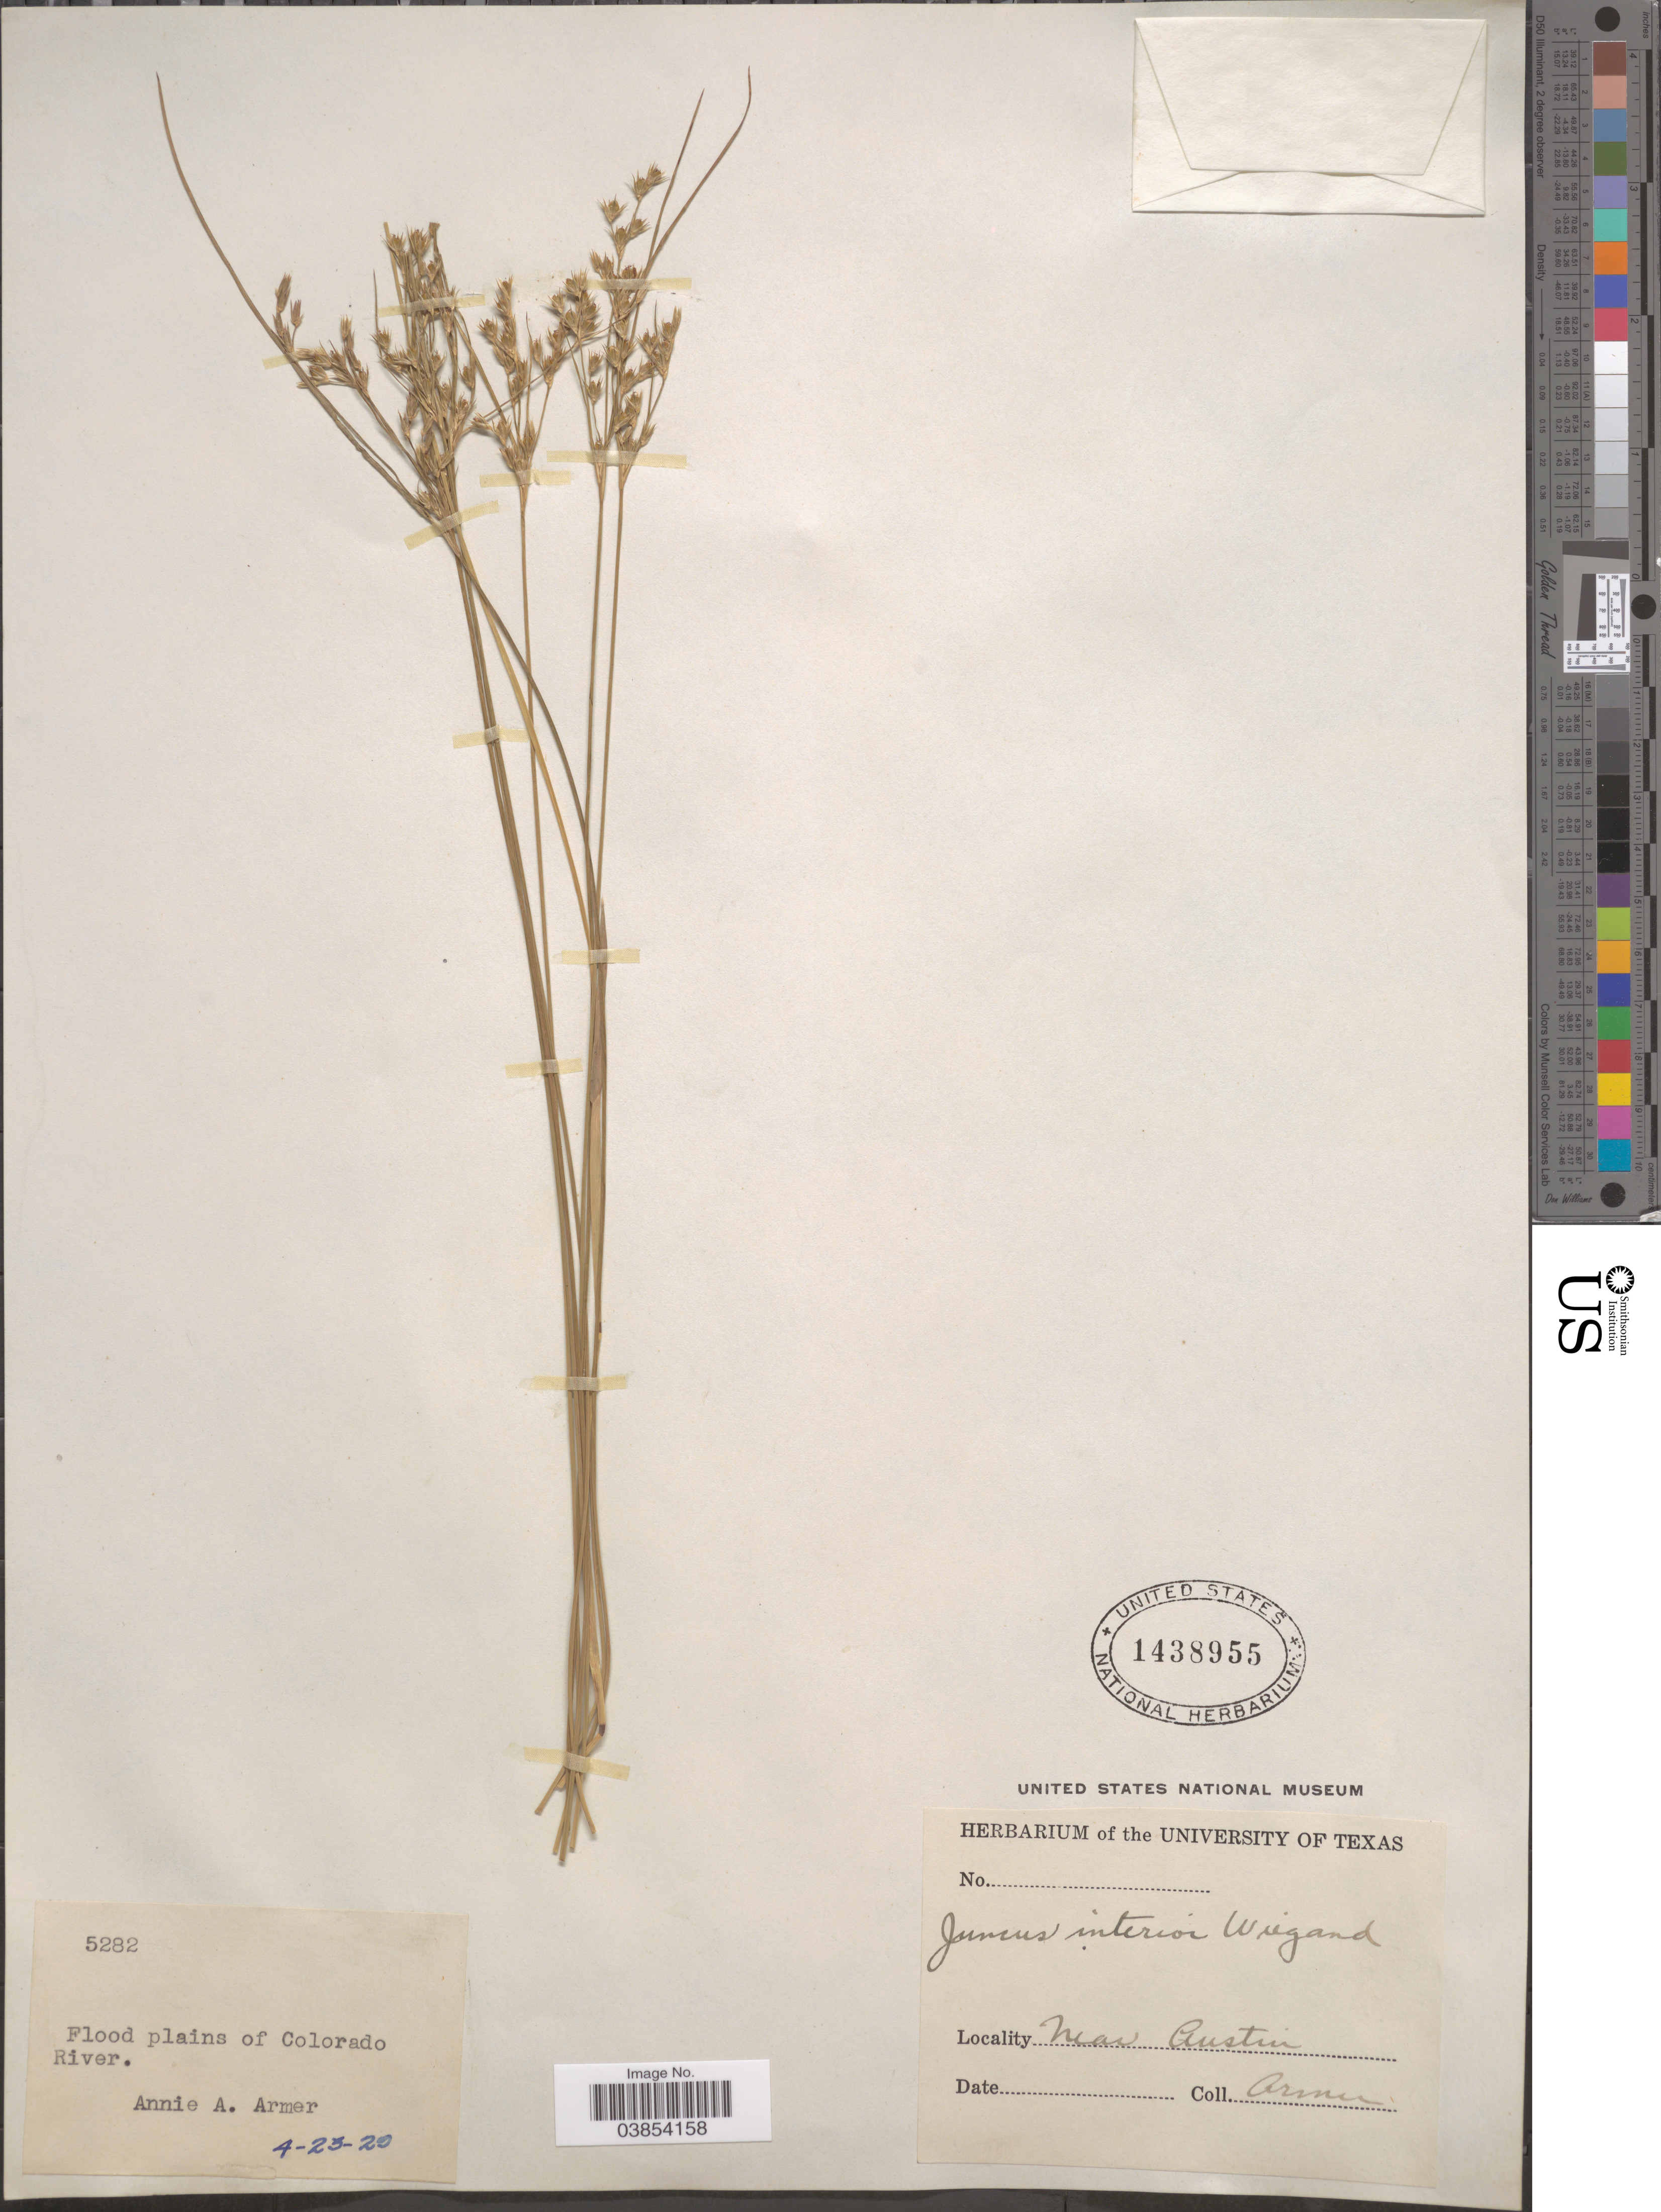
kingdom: Plantae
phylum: Tracheophyta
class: Liliopsida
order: Poales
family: Juncaceae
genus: Juncus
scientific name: Juncus interior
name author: Wiegand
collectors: A. Armer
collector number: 5282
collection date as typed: Transcribed d/m/y: 23/4/29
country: United States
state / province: Texas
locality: Flood plains of Colorado River. Near Austin.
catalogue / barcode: US 1438955